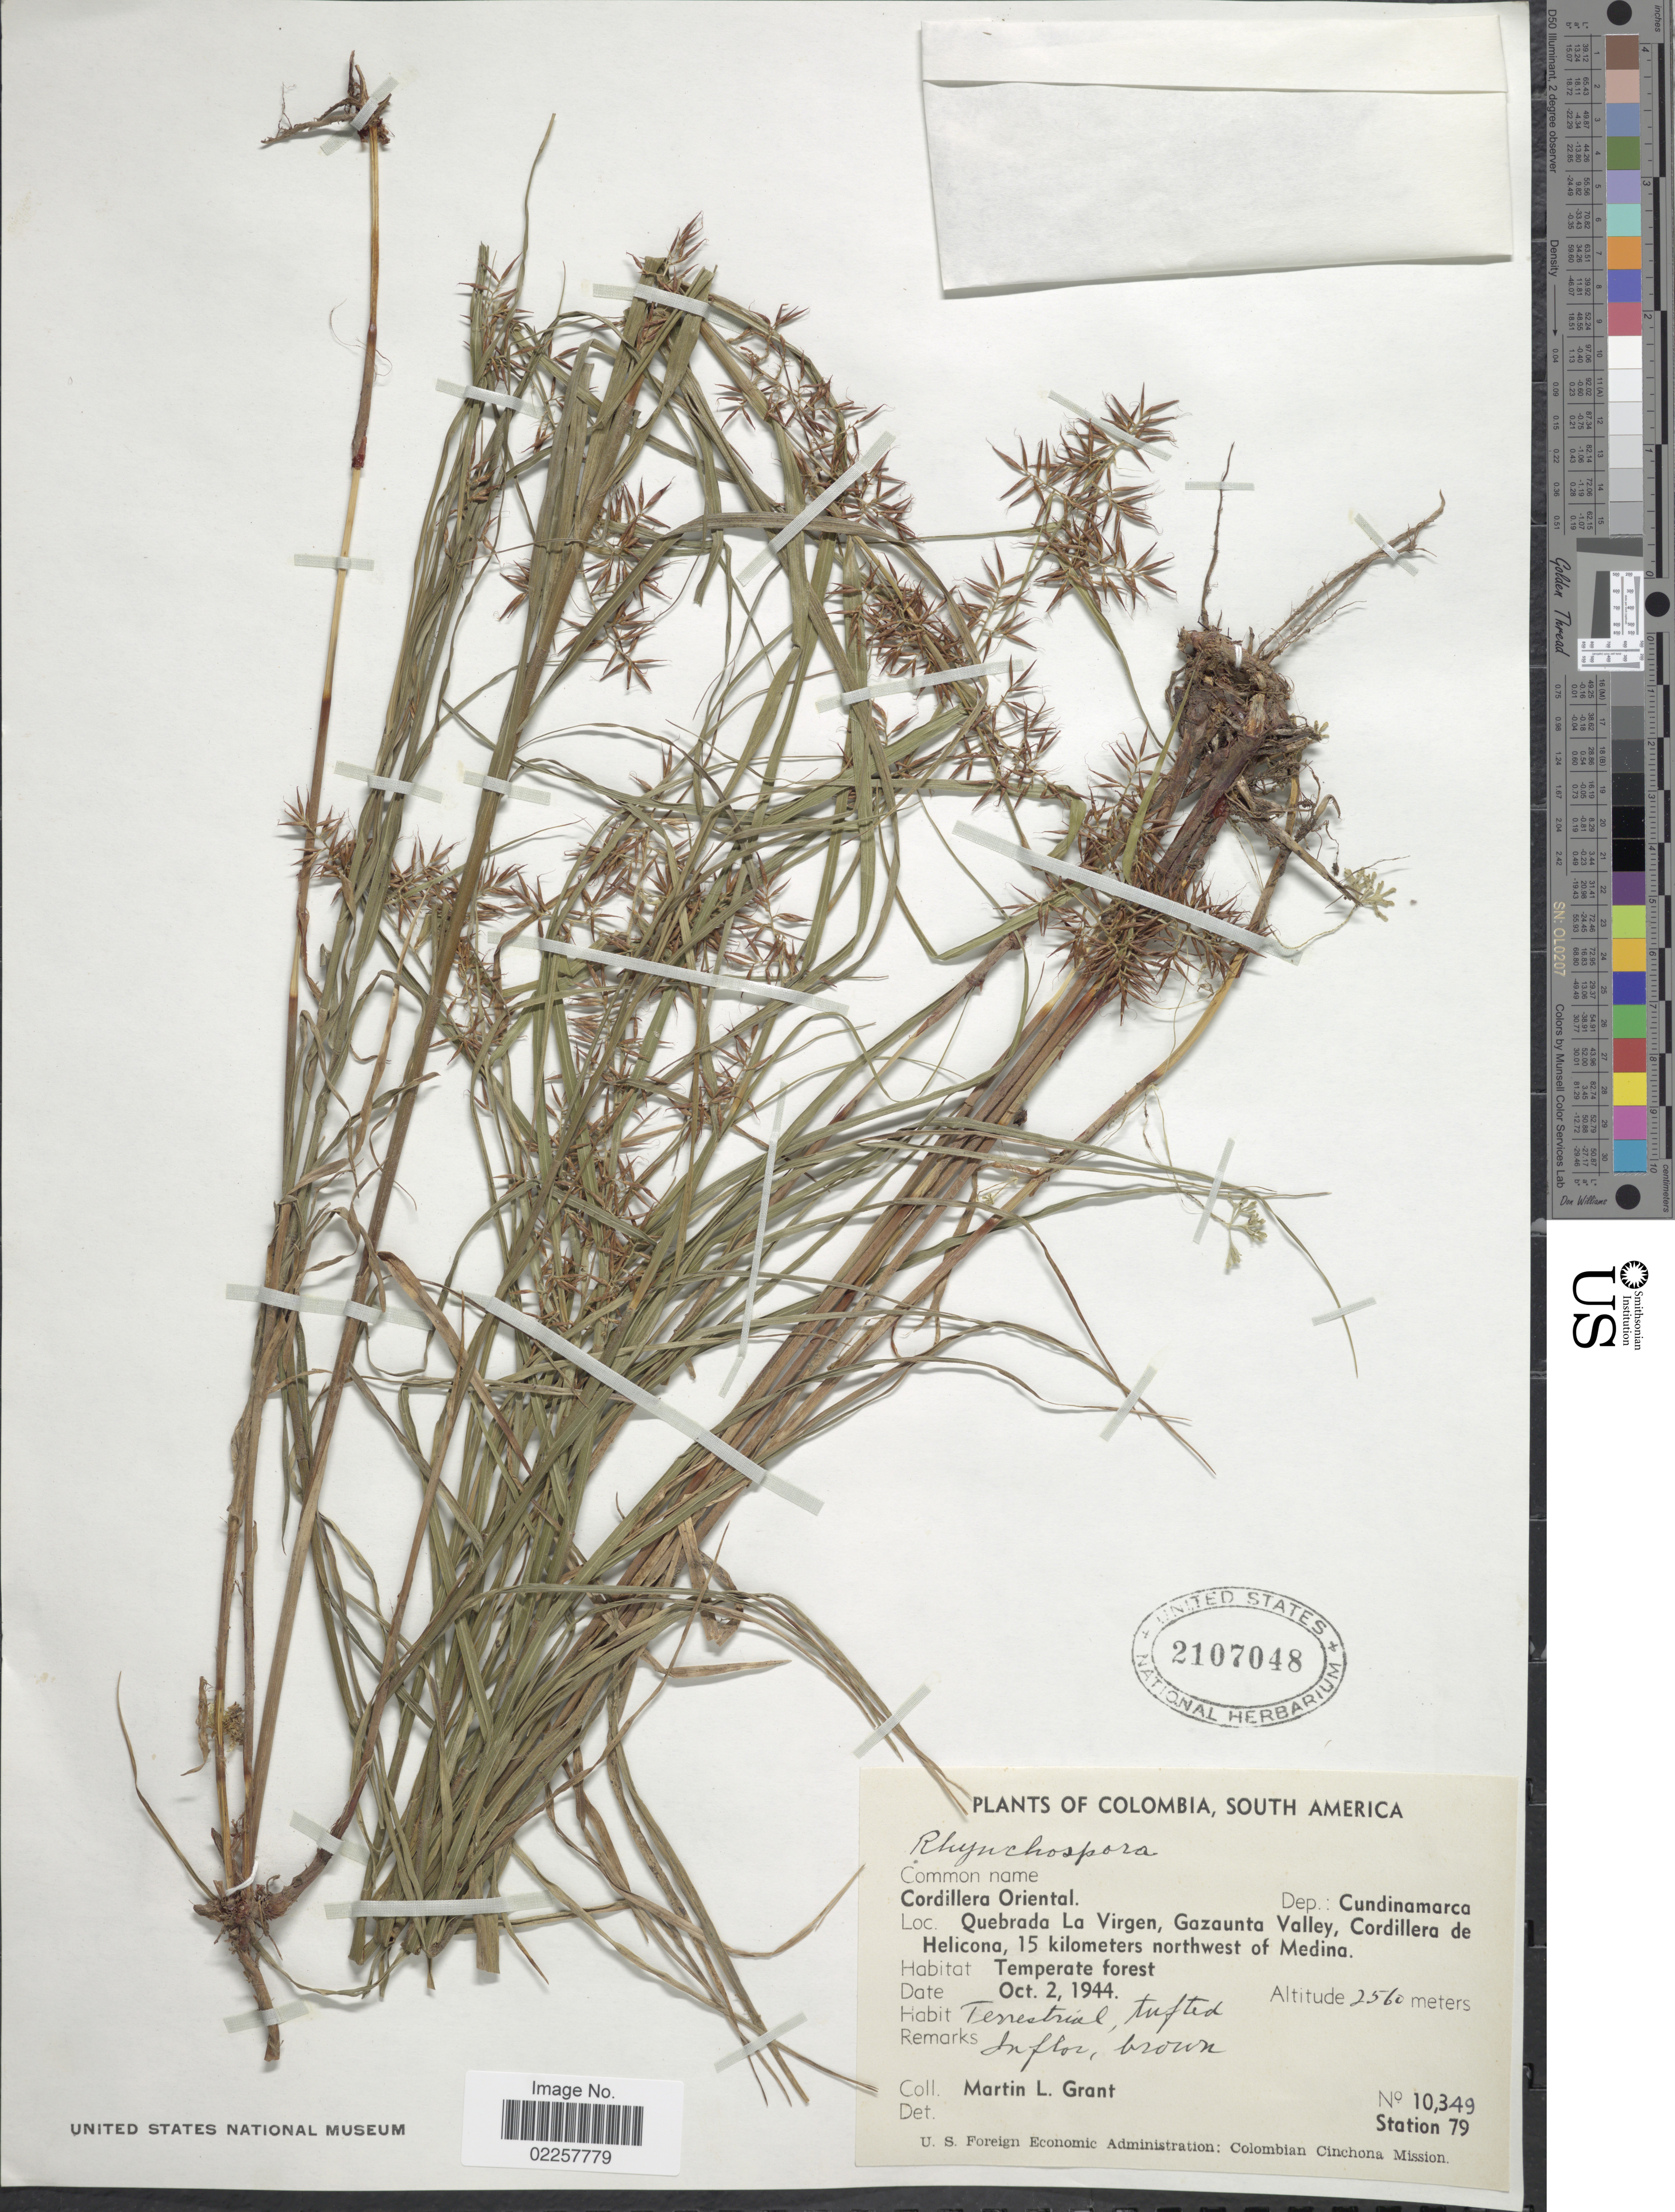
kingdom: Plantae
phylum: Tracheophyta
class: Liliopsida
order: Poales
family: Cyperaceae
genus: Rhynchospora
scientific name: Rhynchospora sp.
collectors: M. L. Grant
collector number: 10349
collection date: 1944-10-02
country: Colombia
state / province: Cundinamarca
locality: Cordillera Oriental, Quebrada La Virgen, Gazaunta Valley, Cordillera de Helicona, 15 kilometers northwest of Medina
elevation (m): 2560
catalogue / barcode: US 2107048